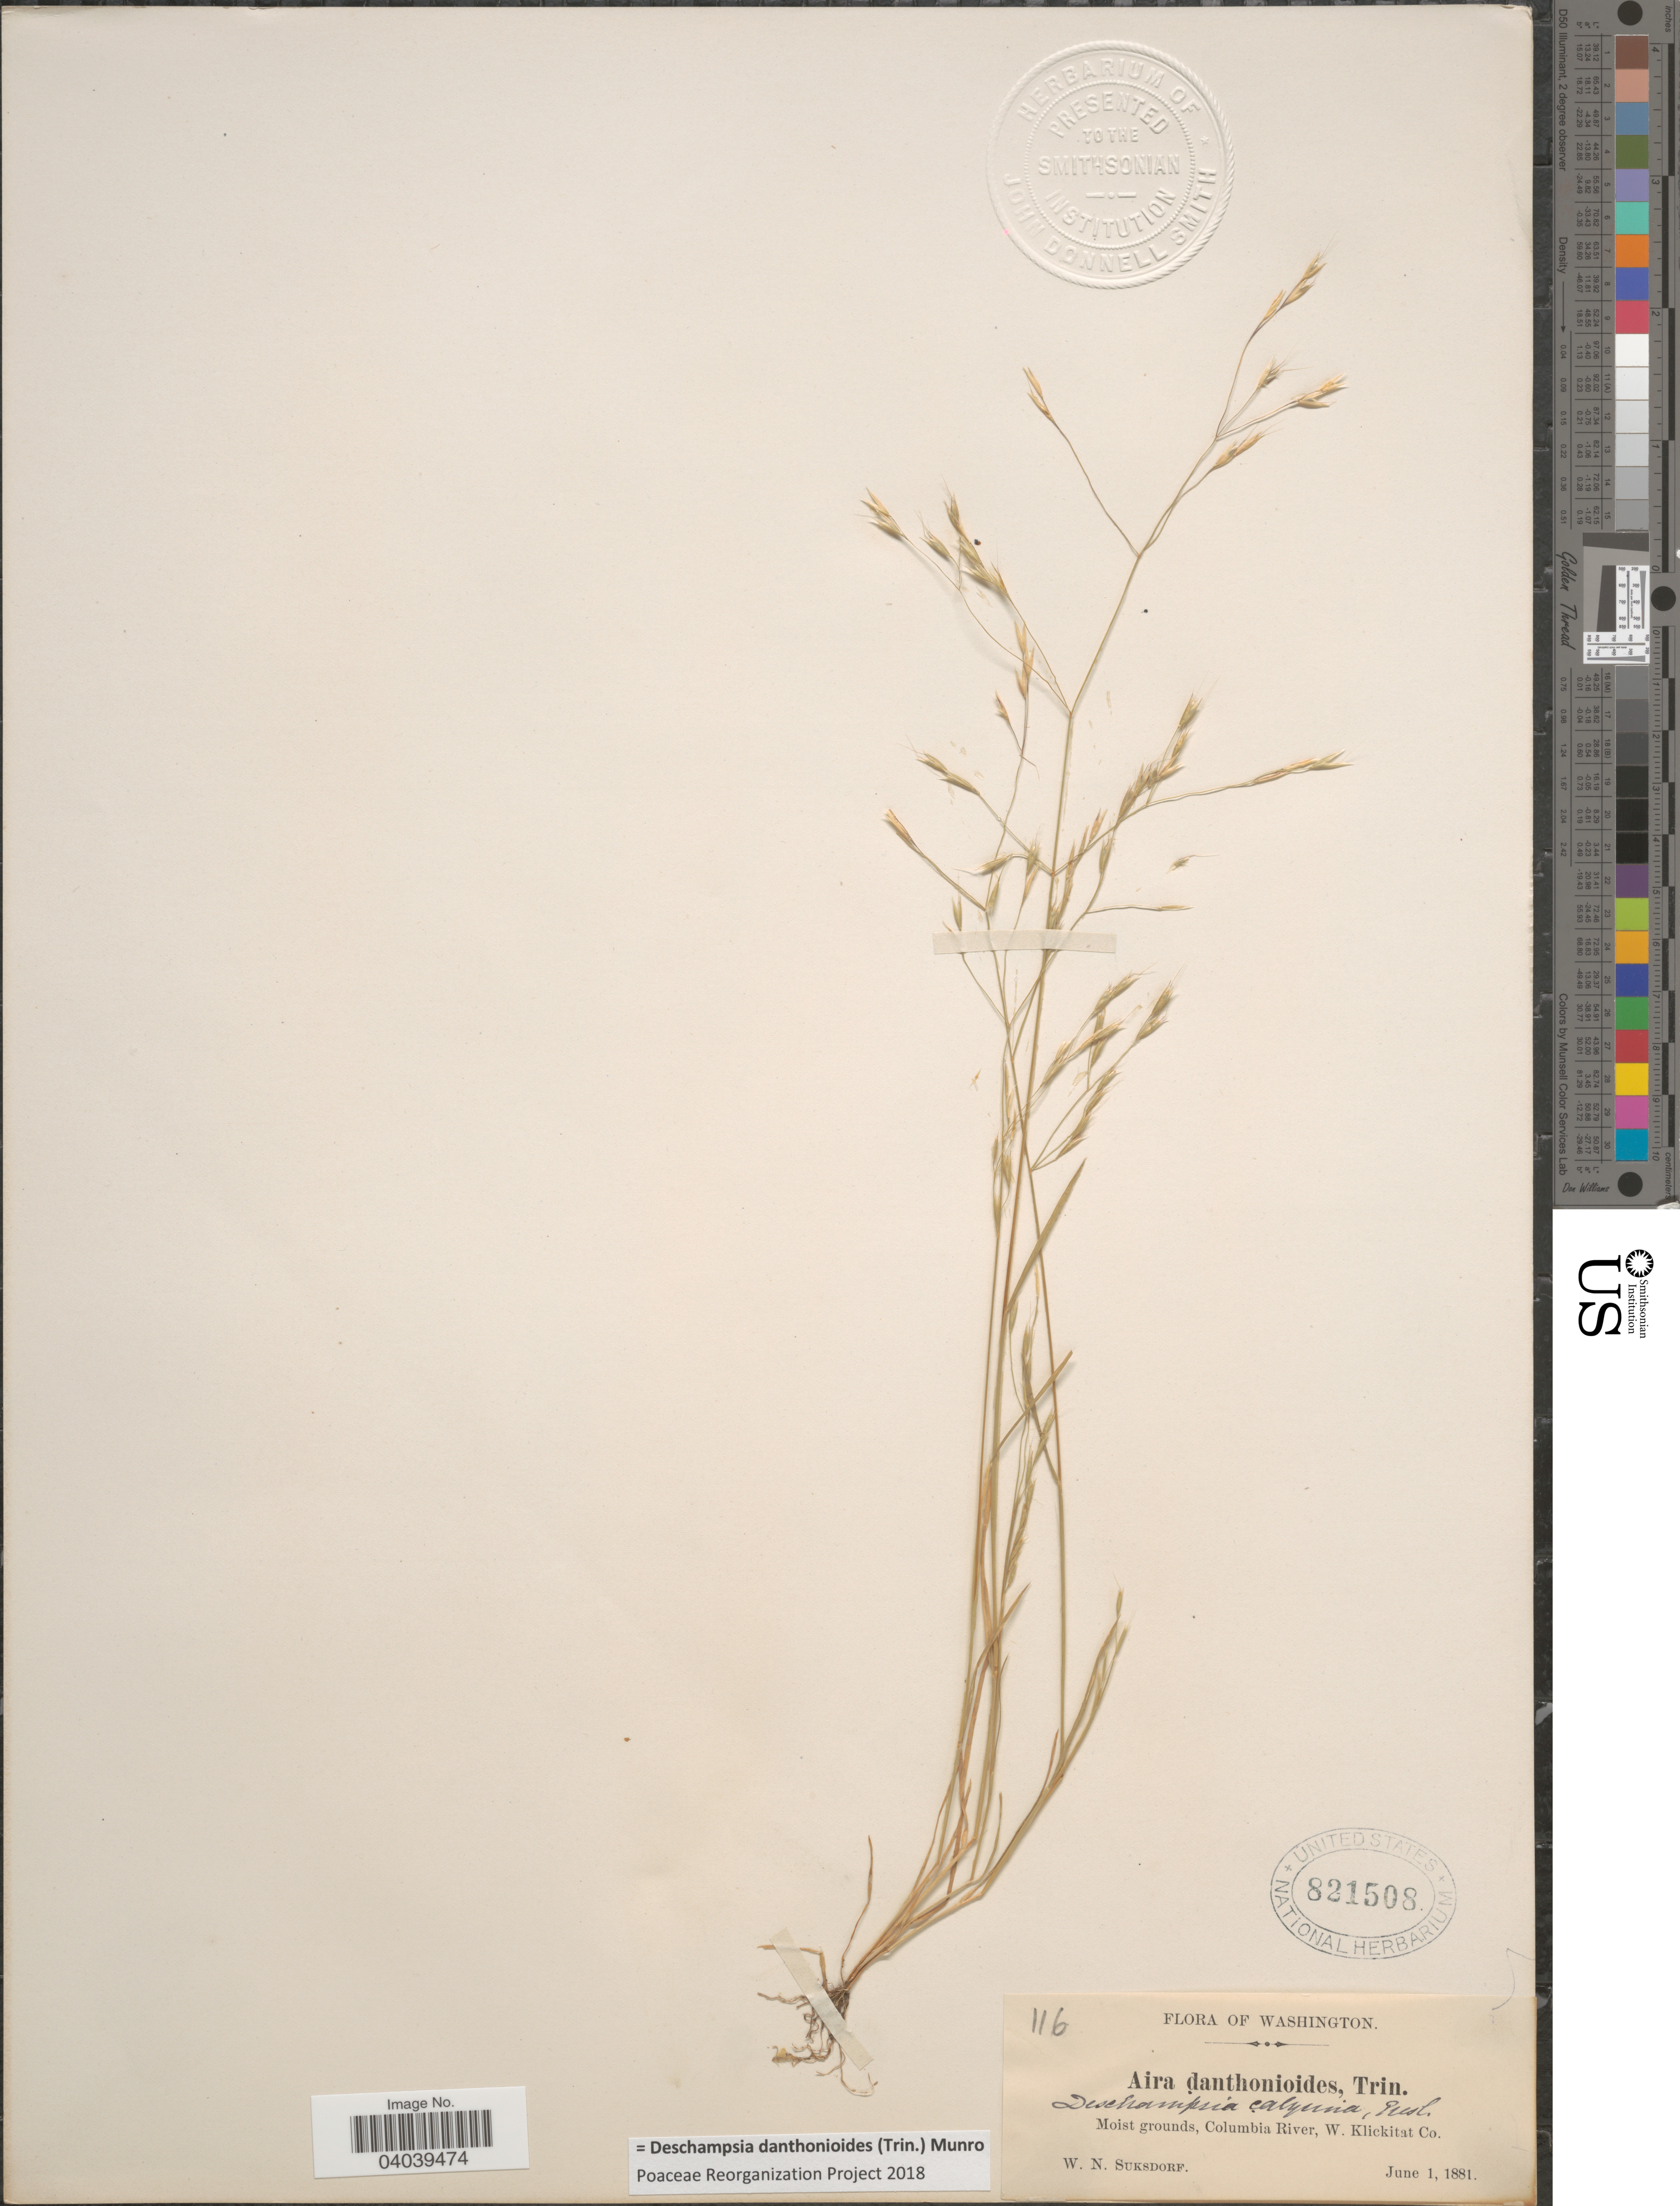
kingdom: Plantae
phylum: Tracheophyta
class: Liliopsida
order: Poales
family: Poaceae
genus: Deschampsia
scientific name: Deschampsia danthonioides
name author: (Trin.) Munro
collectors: W. N. Suksdorf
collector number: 116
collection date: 1881-06-01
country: United States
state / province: Washington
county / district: Klickitat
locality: Moist grounds, Columbia River, W. Klickitat Co.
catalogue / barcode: US 821508